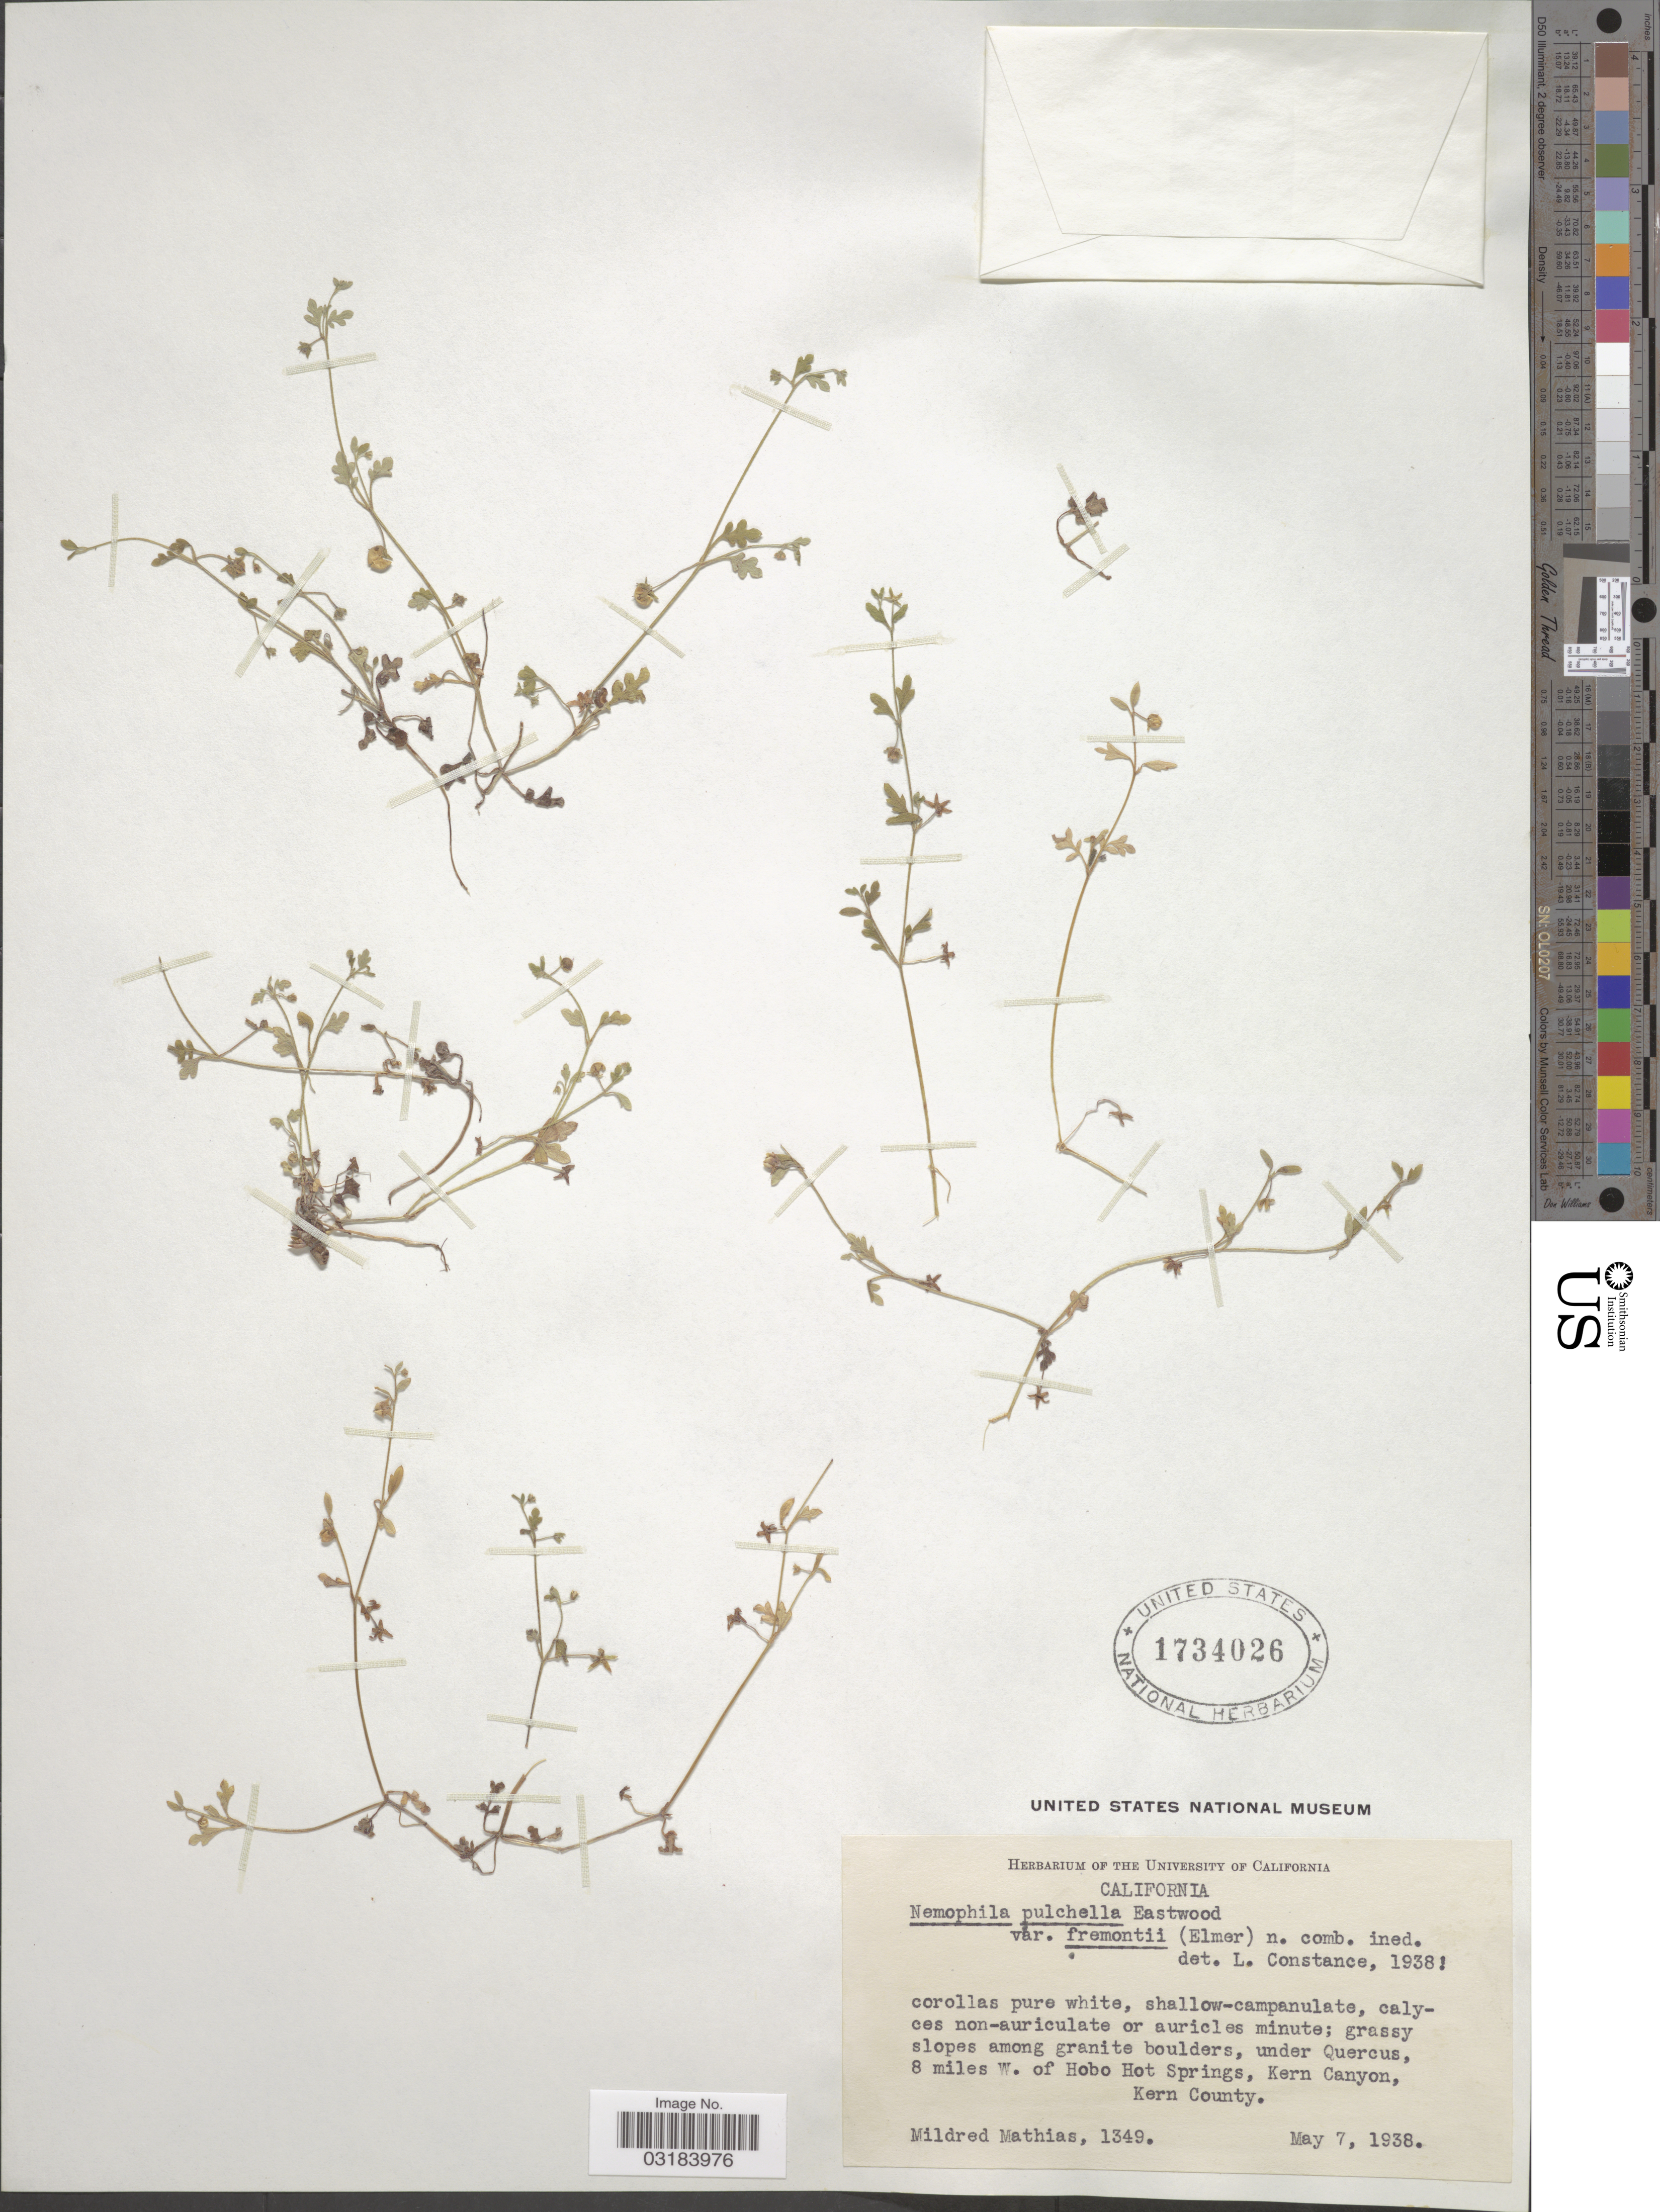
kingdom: Plantae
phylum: Tracheophyta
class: Magnoliopsida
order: Boraginales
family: Hydrophyllaceae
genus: Nemophila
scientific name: Nemophila pulchella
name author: Eastw.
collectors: M. E. Mathias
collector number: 1349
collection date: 1938-05-07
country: United States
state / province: California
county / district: Kern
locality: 8 miles W. of Hobo Hot Springs, Kern Canyon, Kern County.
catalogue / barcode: US 1734026